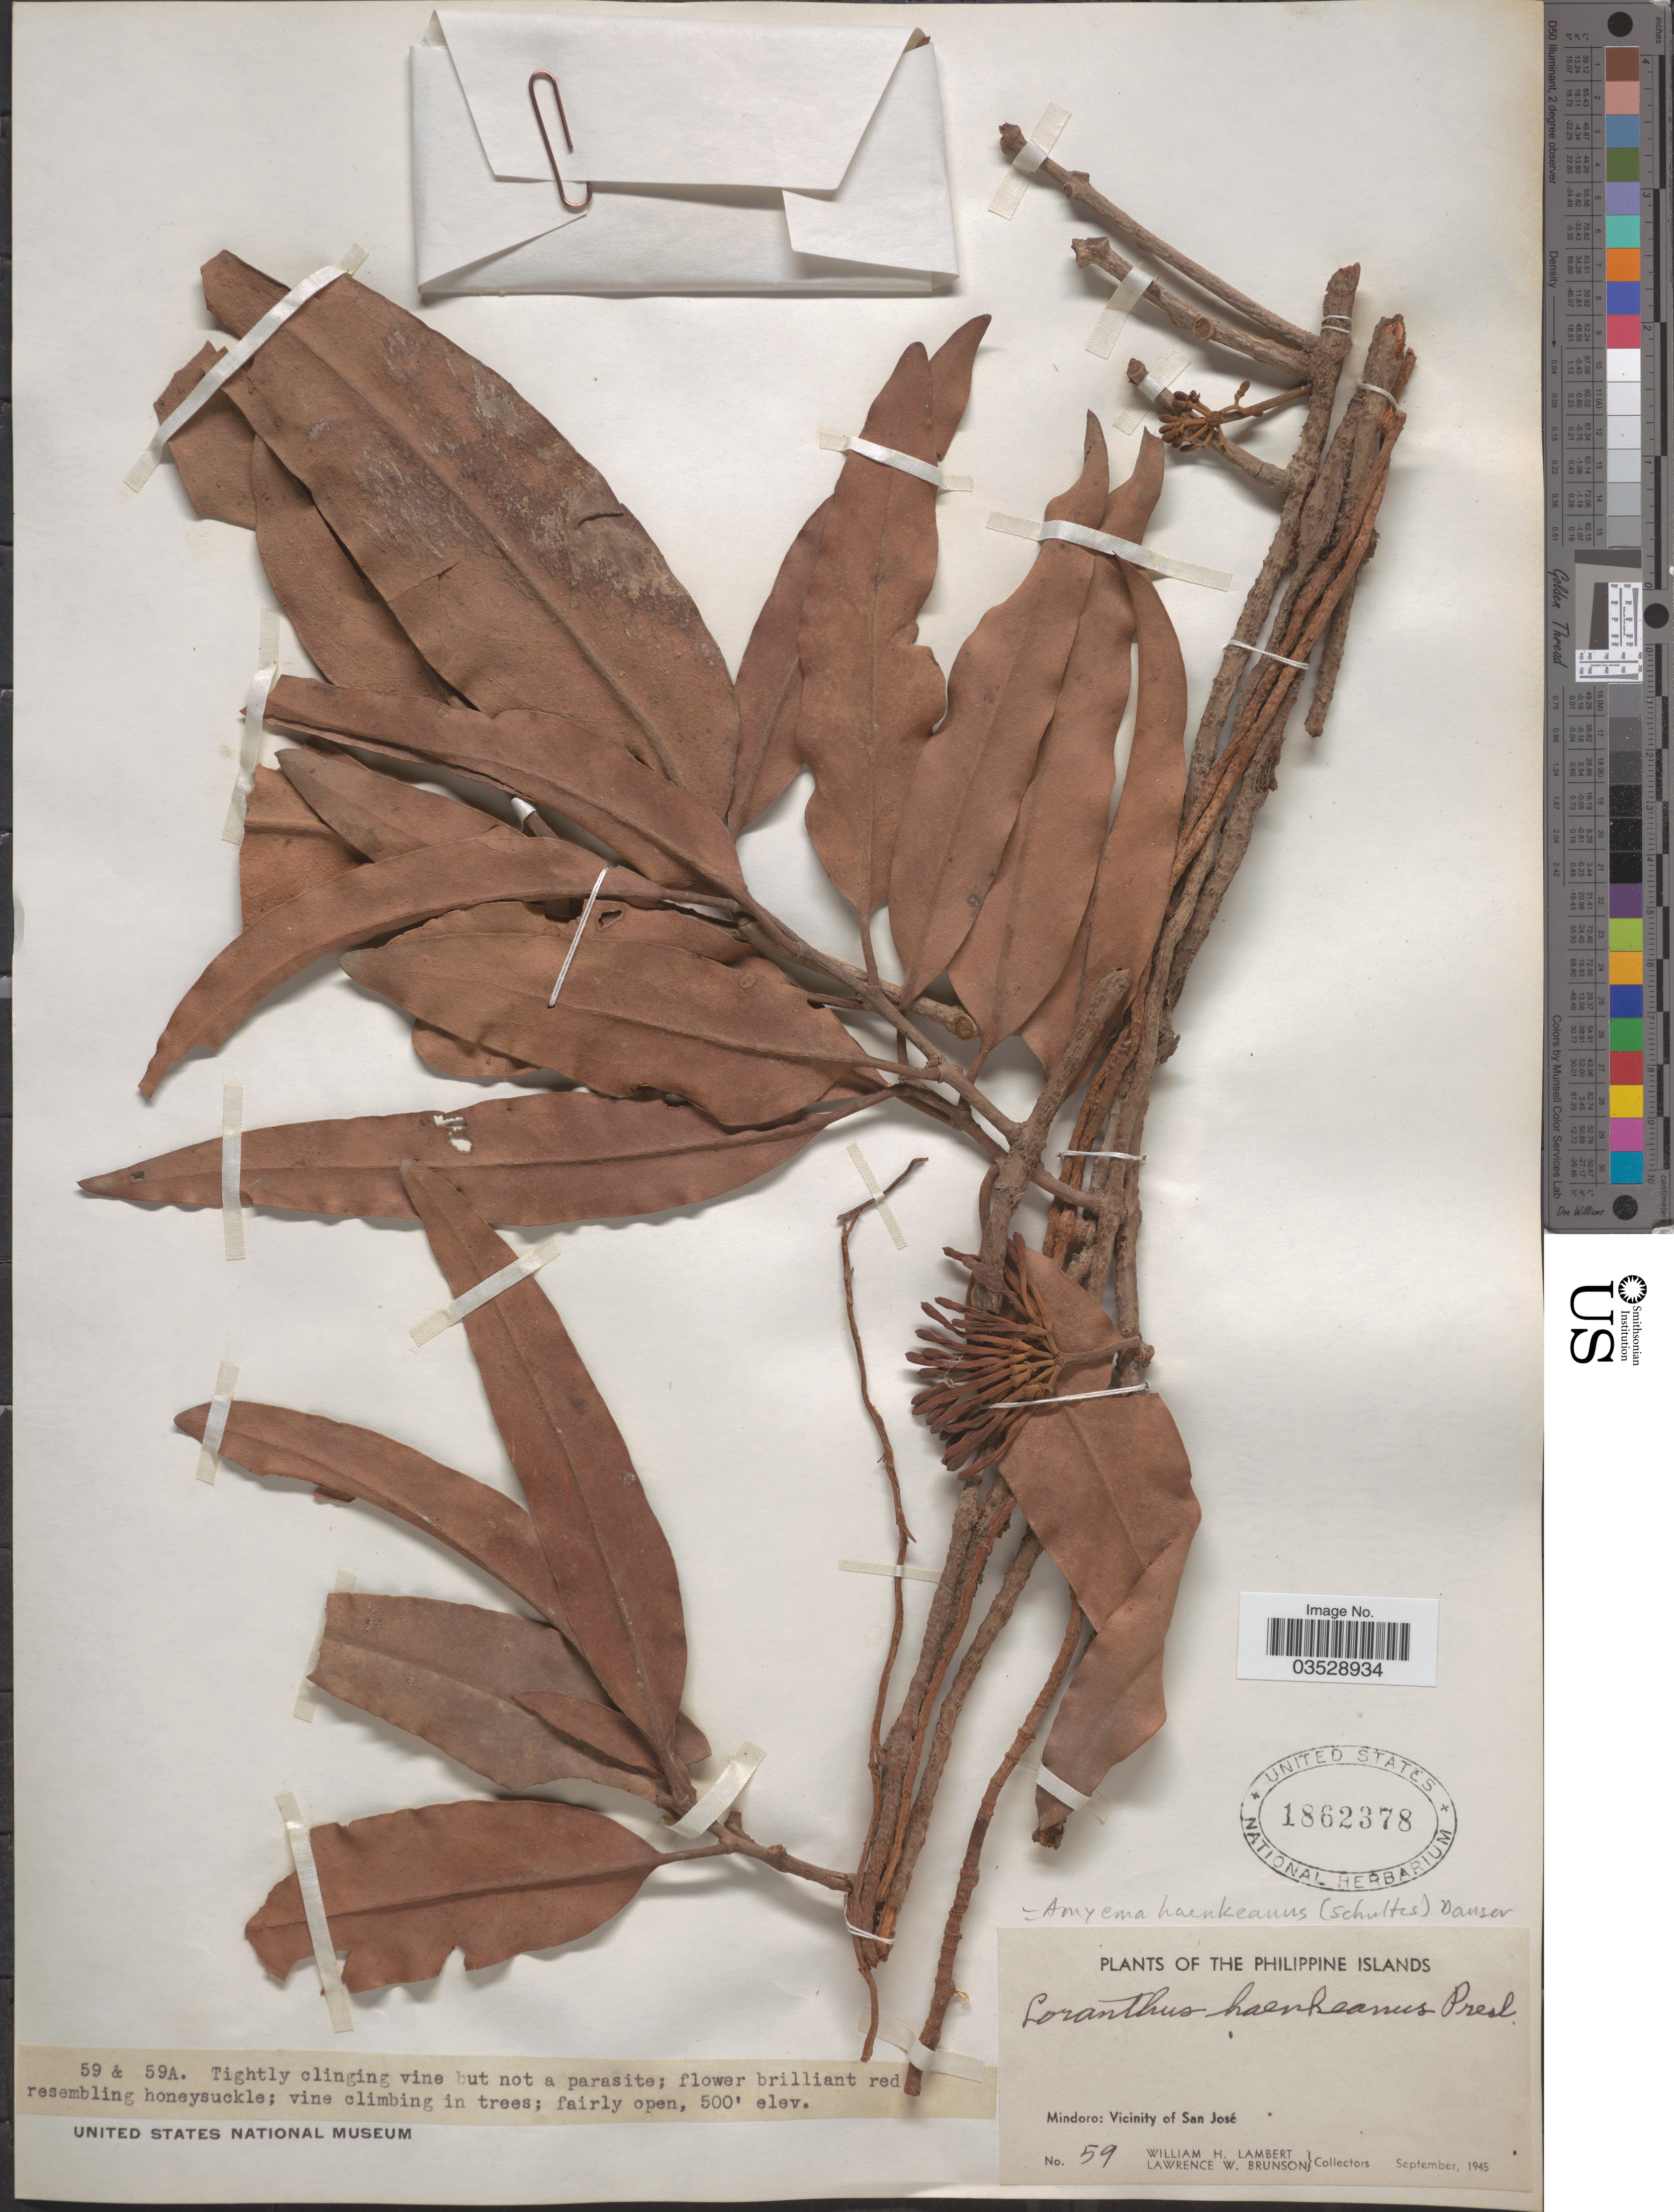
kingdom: Plantae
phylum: Tracheophyta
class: Magnoliopsida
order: Santalales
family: Loranthaceae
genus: Amyema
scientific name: Amyema haenkeana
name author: Danser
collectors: W. Lambert & L. Brunson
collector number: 59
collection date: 1945-09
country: Philippines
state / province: Mimaropa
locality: Philippine Islands. Mindoro: Vicinity of San José.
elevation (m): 152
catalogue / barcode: US 1862378